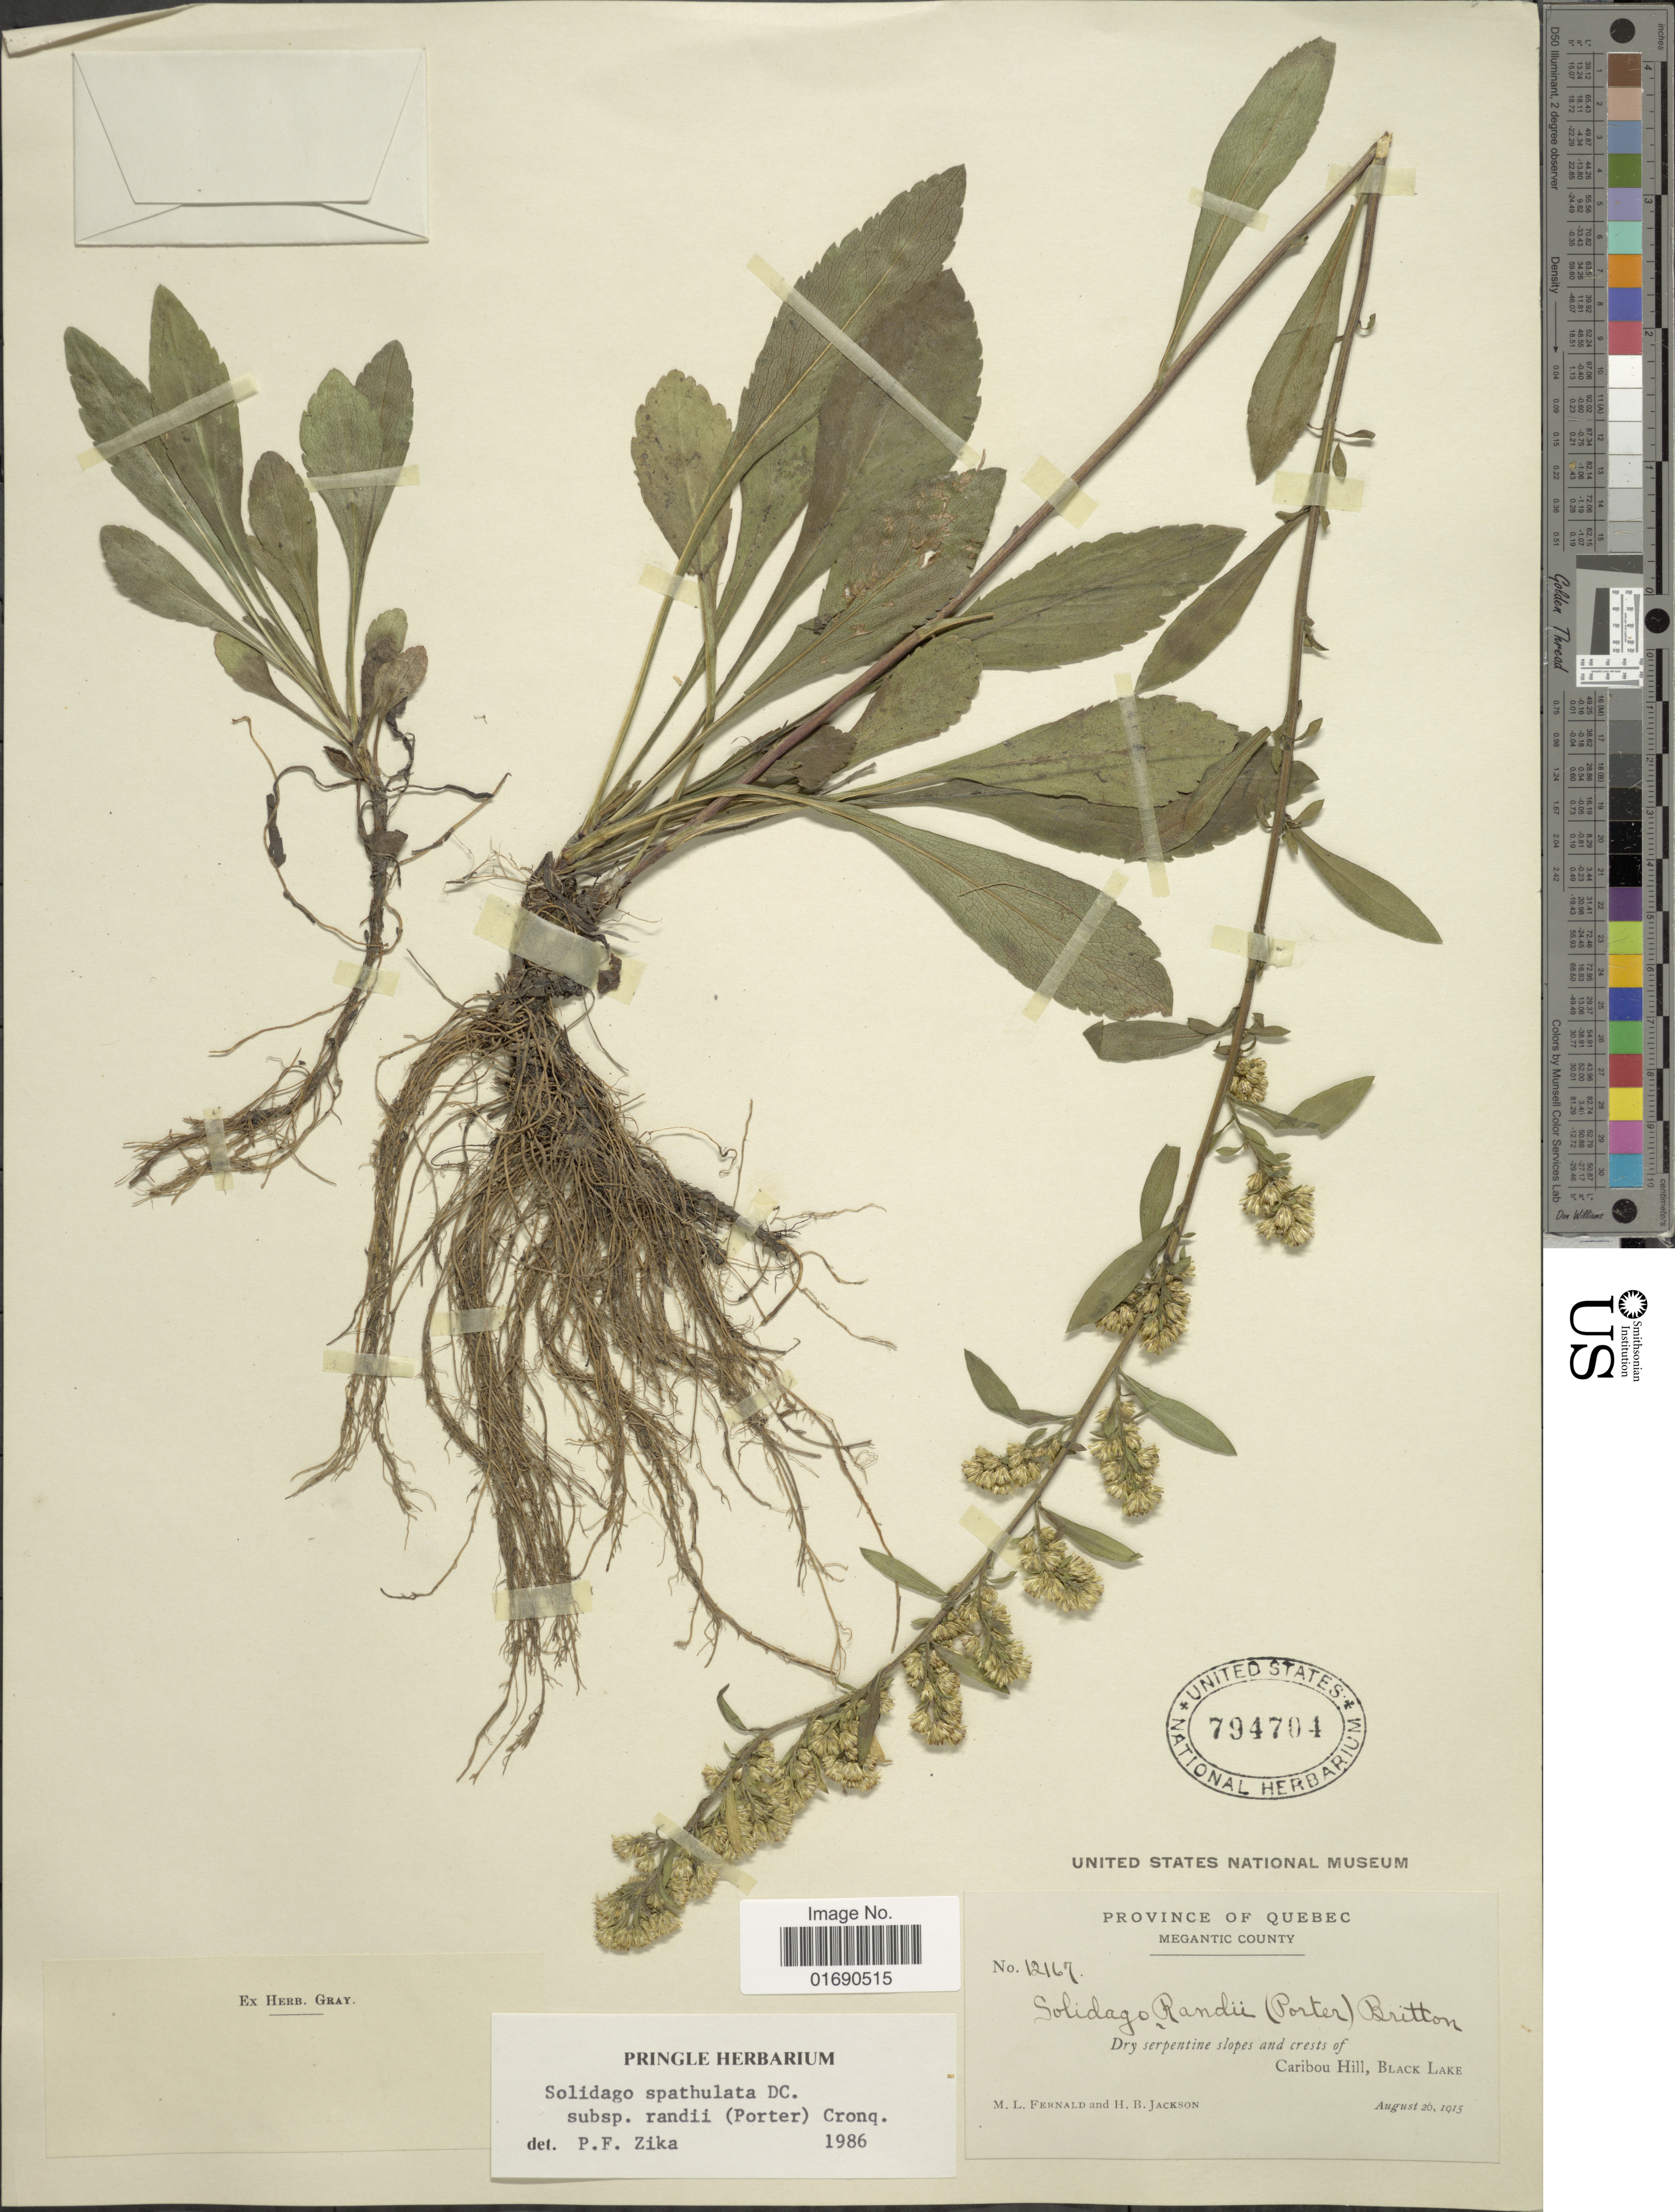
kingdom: Plantae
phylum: Tracheophyta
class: Magnoliopsida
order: Asterales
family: Asteraceae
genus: Solidago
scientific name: Solidago randii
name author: (Porter) Britton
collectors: M. L. Fernald & H. Jackson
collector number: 12167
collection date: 1915-08-26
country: Canada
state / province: Quebec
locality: Megantic County, Dry serpentine slopes and crests of Caribou Hill, Black Lake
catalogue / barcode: US 794704